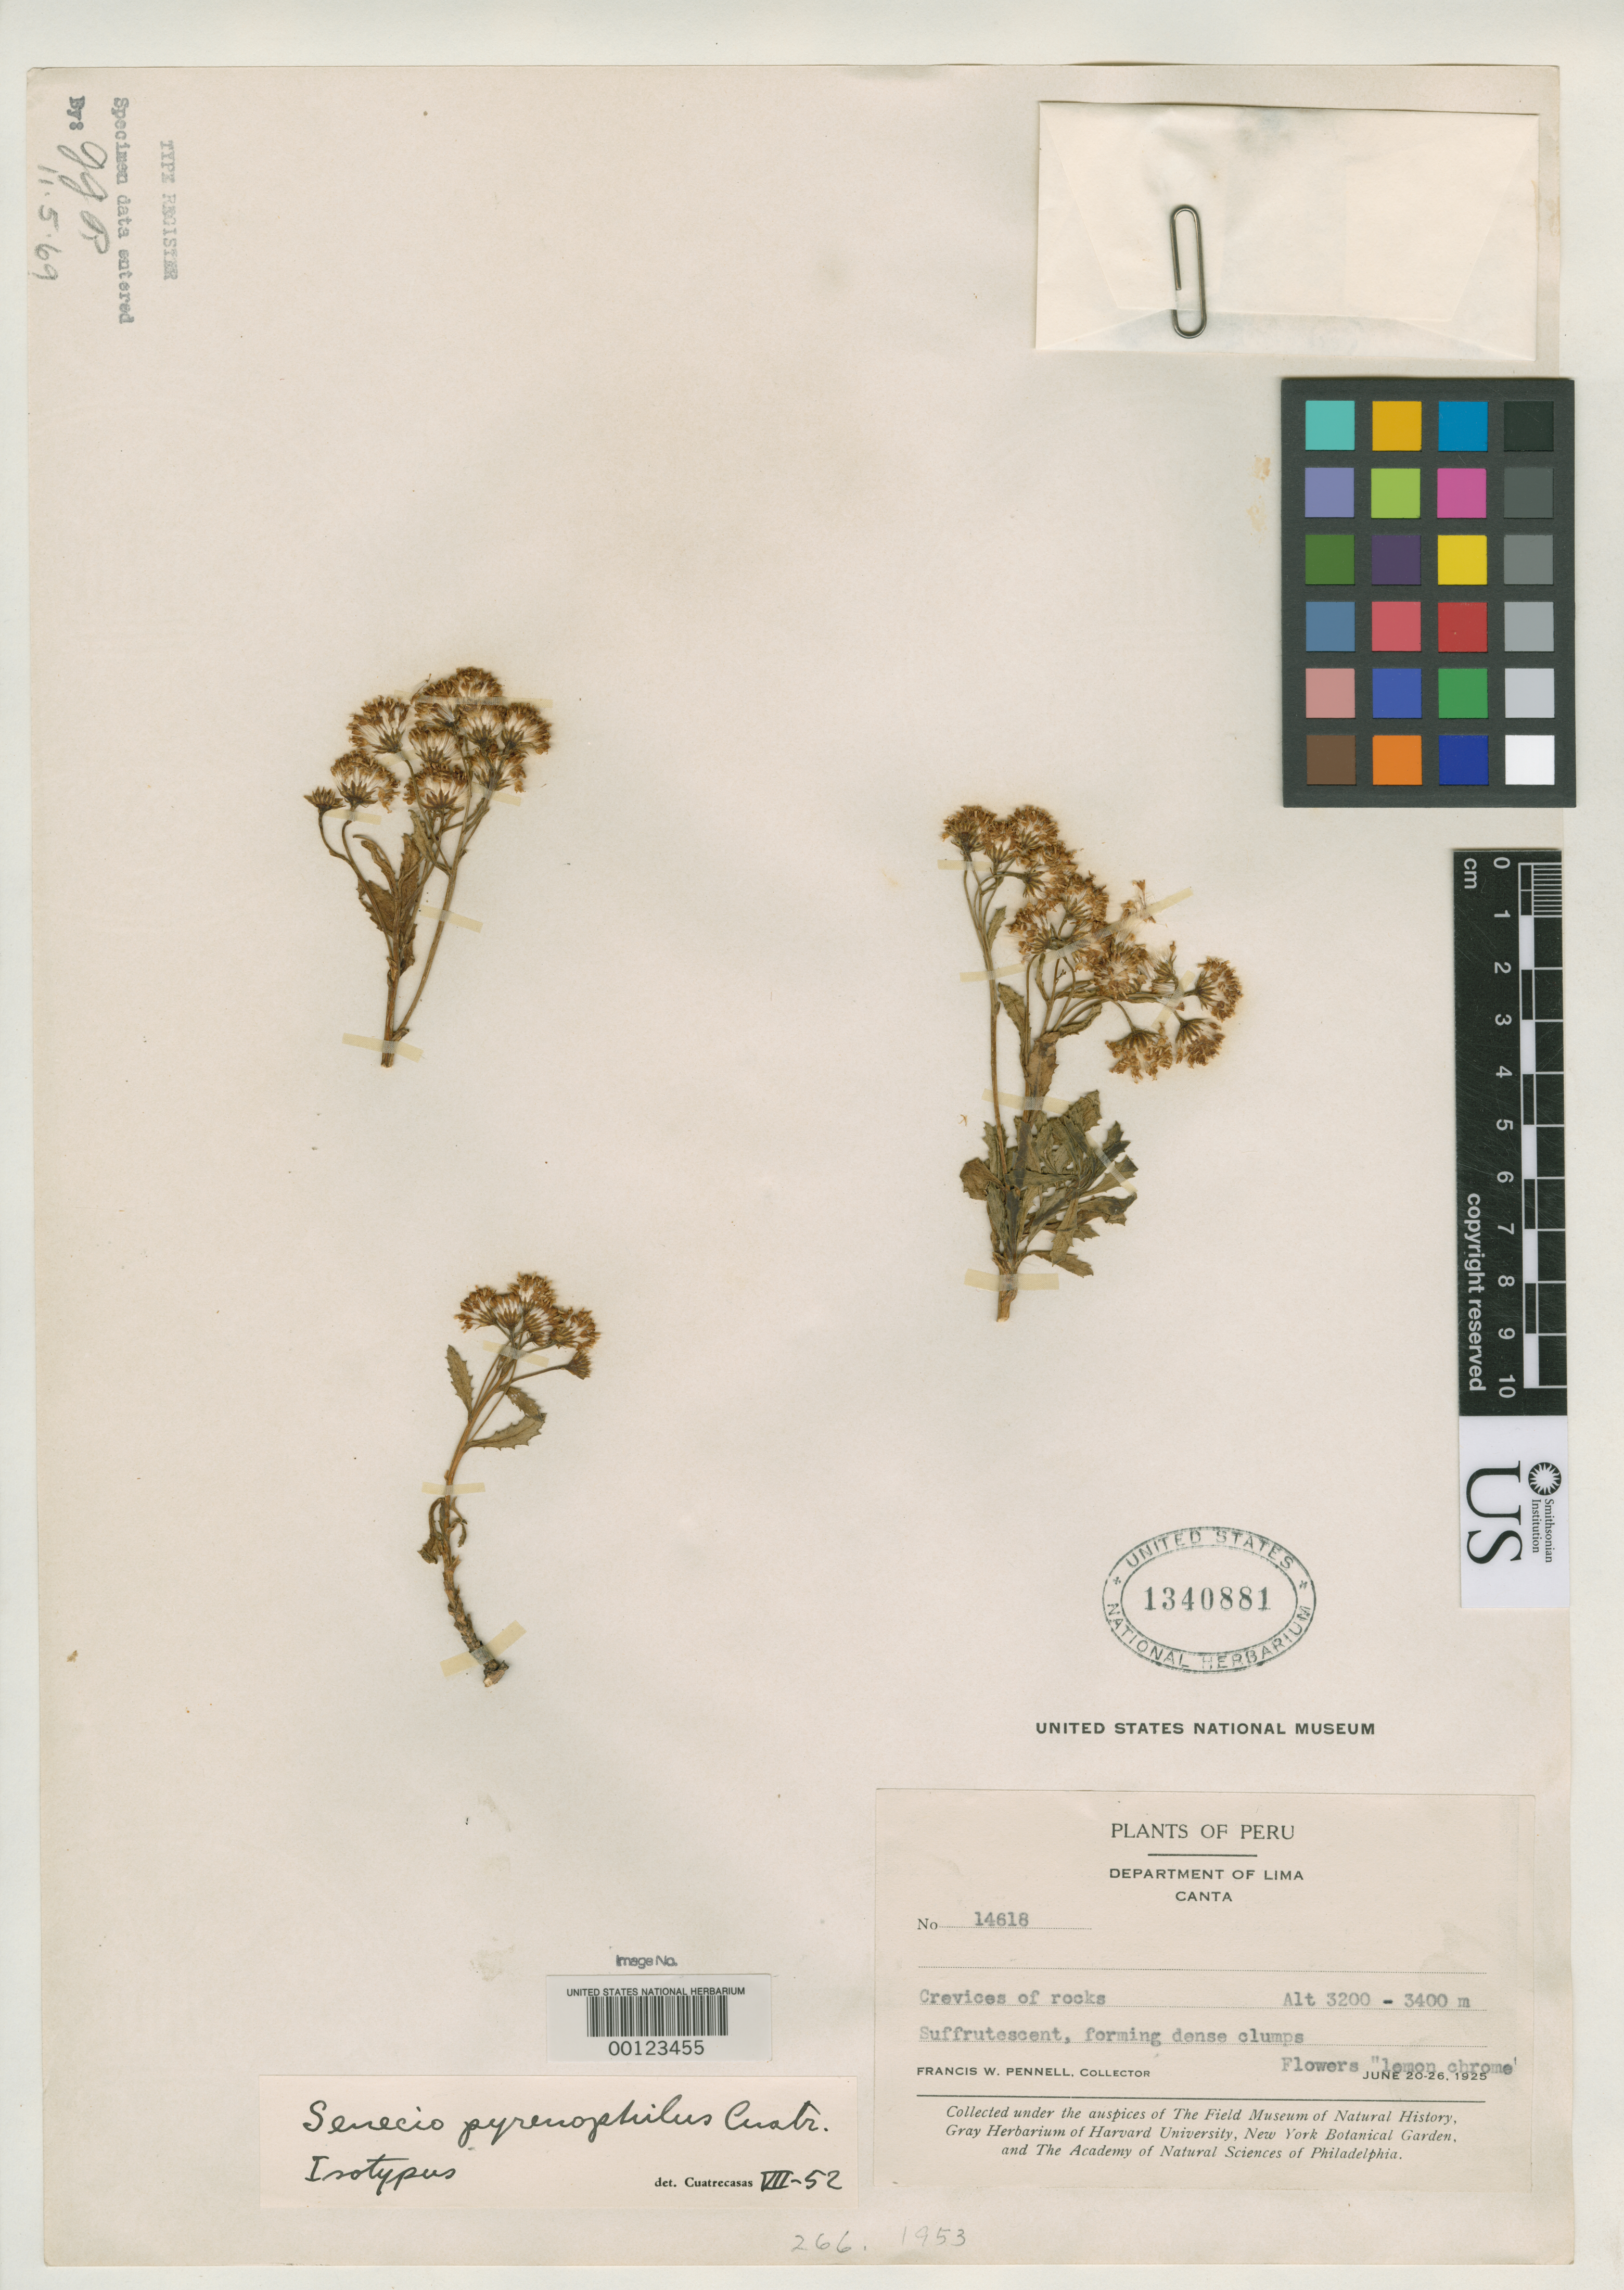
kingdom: Plantae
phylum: Tracheophyta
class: Magnoliopsida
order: Asterales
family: Asteraceae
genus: Senecio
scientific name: Senecio pyrenophilus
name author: Cuatrec.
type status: Isotype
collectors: F. W. Pennell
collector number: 14618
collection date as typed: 20 Jun 1925 to 26 Jun 1925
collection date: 1925-06-20/1925-06-26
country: Peru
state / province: Lima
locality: Canta.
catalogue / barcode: US 1340881